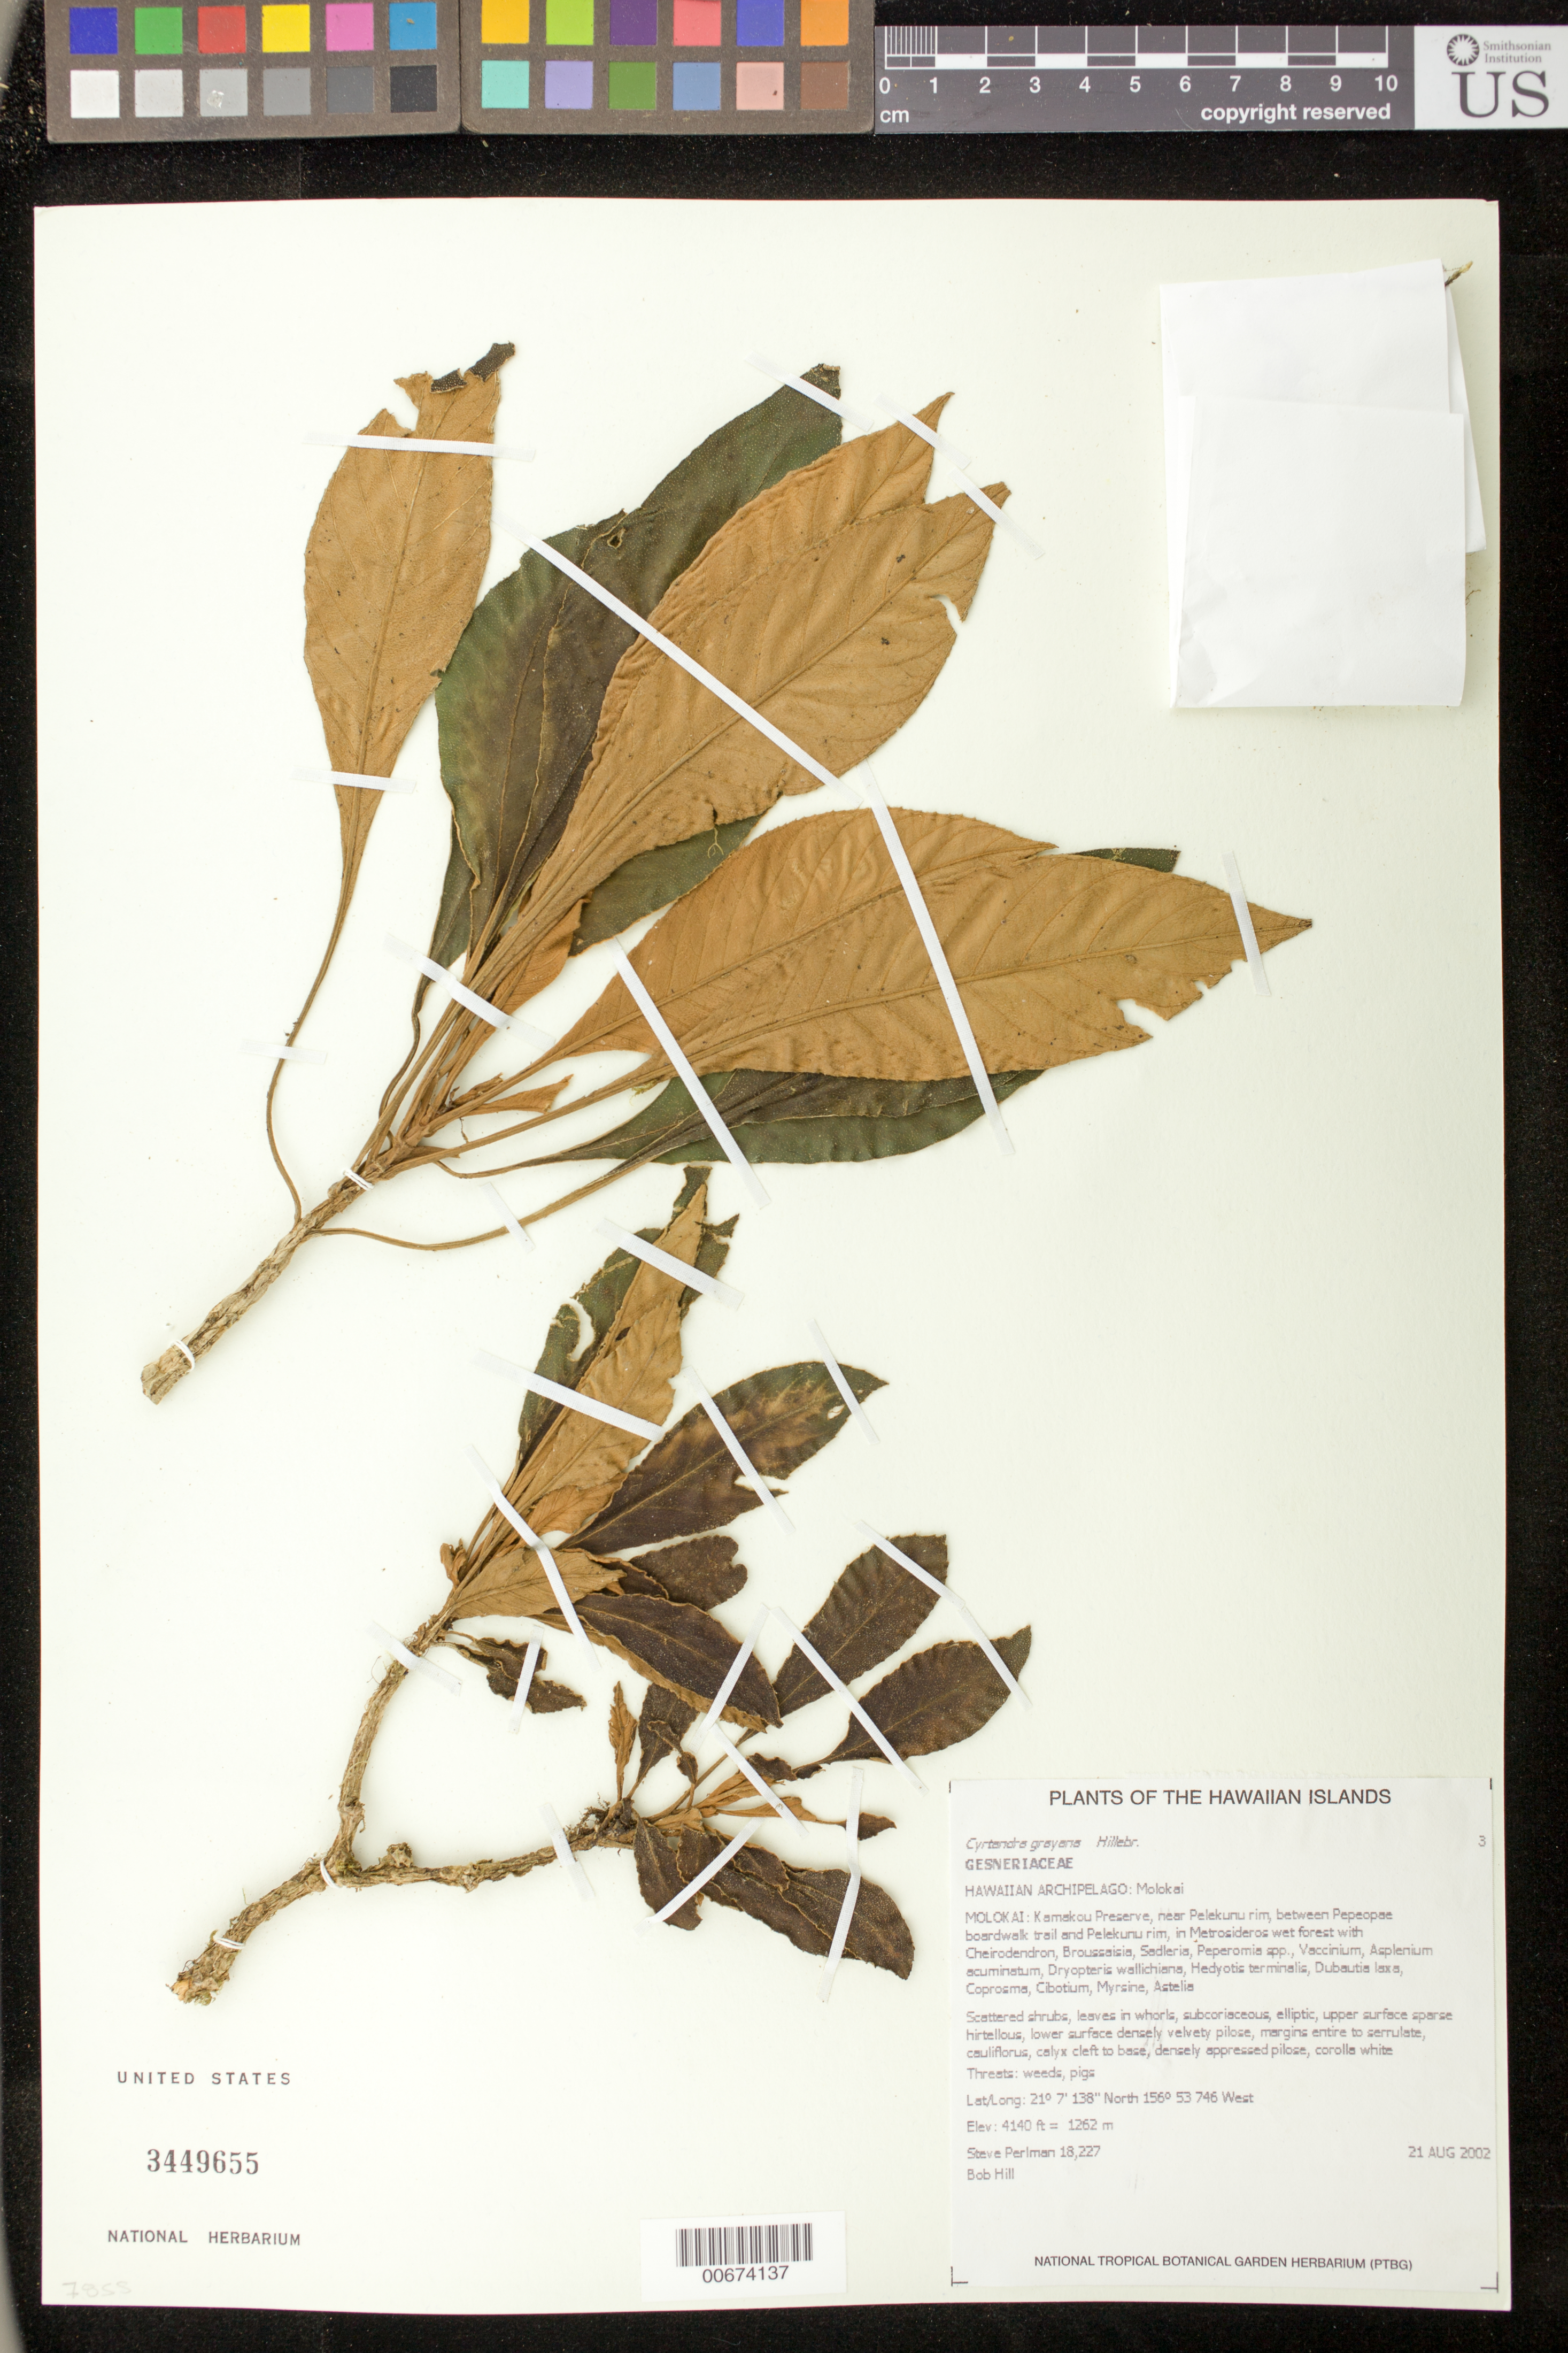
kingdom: Plantae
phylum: Tracheophyta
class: Magnoliopsida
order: Lamiales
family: Gesneriaceae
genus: Cyrtandra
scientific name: Cyrtandra grayana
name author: Hillebr.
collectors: S. P. Perlman & B. Hill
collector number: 18227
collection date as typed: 21 Aug 2002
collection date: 2002-08-21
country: United States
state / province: Hawaii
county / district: Maui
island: Moloka'i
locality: Kamakou Preserve, near Pelekunu rim, between Pepeopai boardwalk trail and Pelekunu rim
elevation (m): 1262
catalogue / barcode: US 3449655